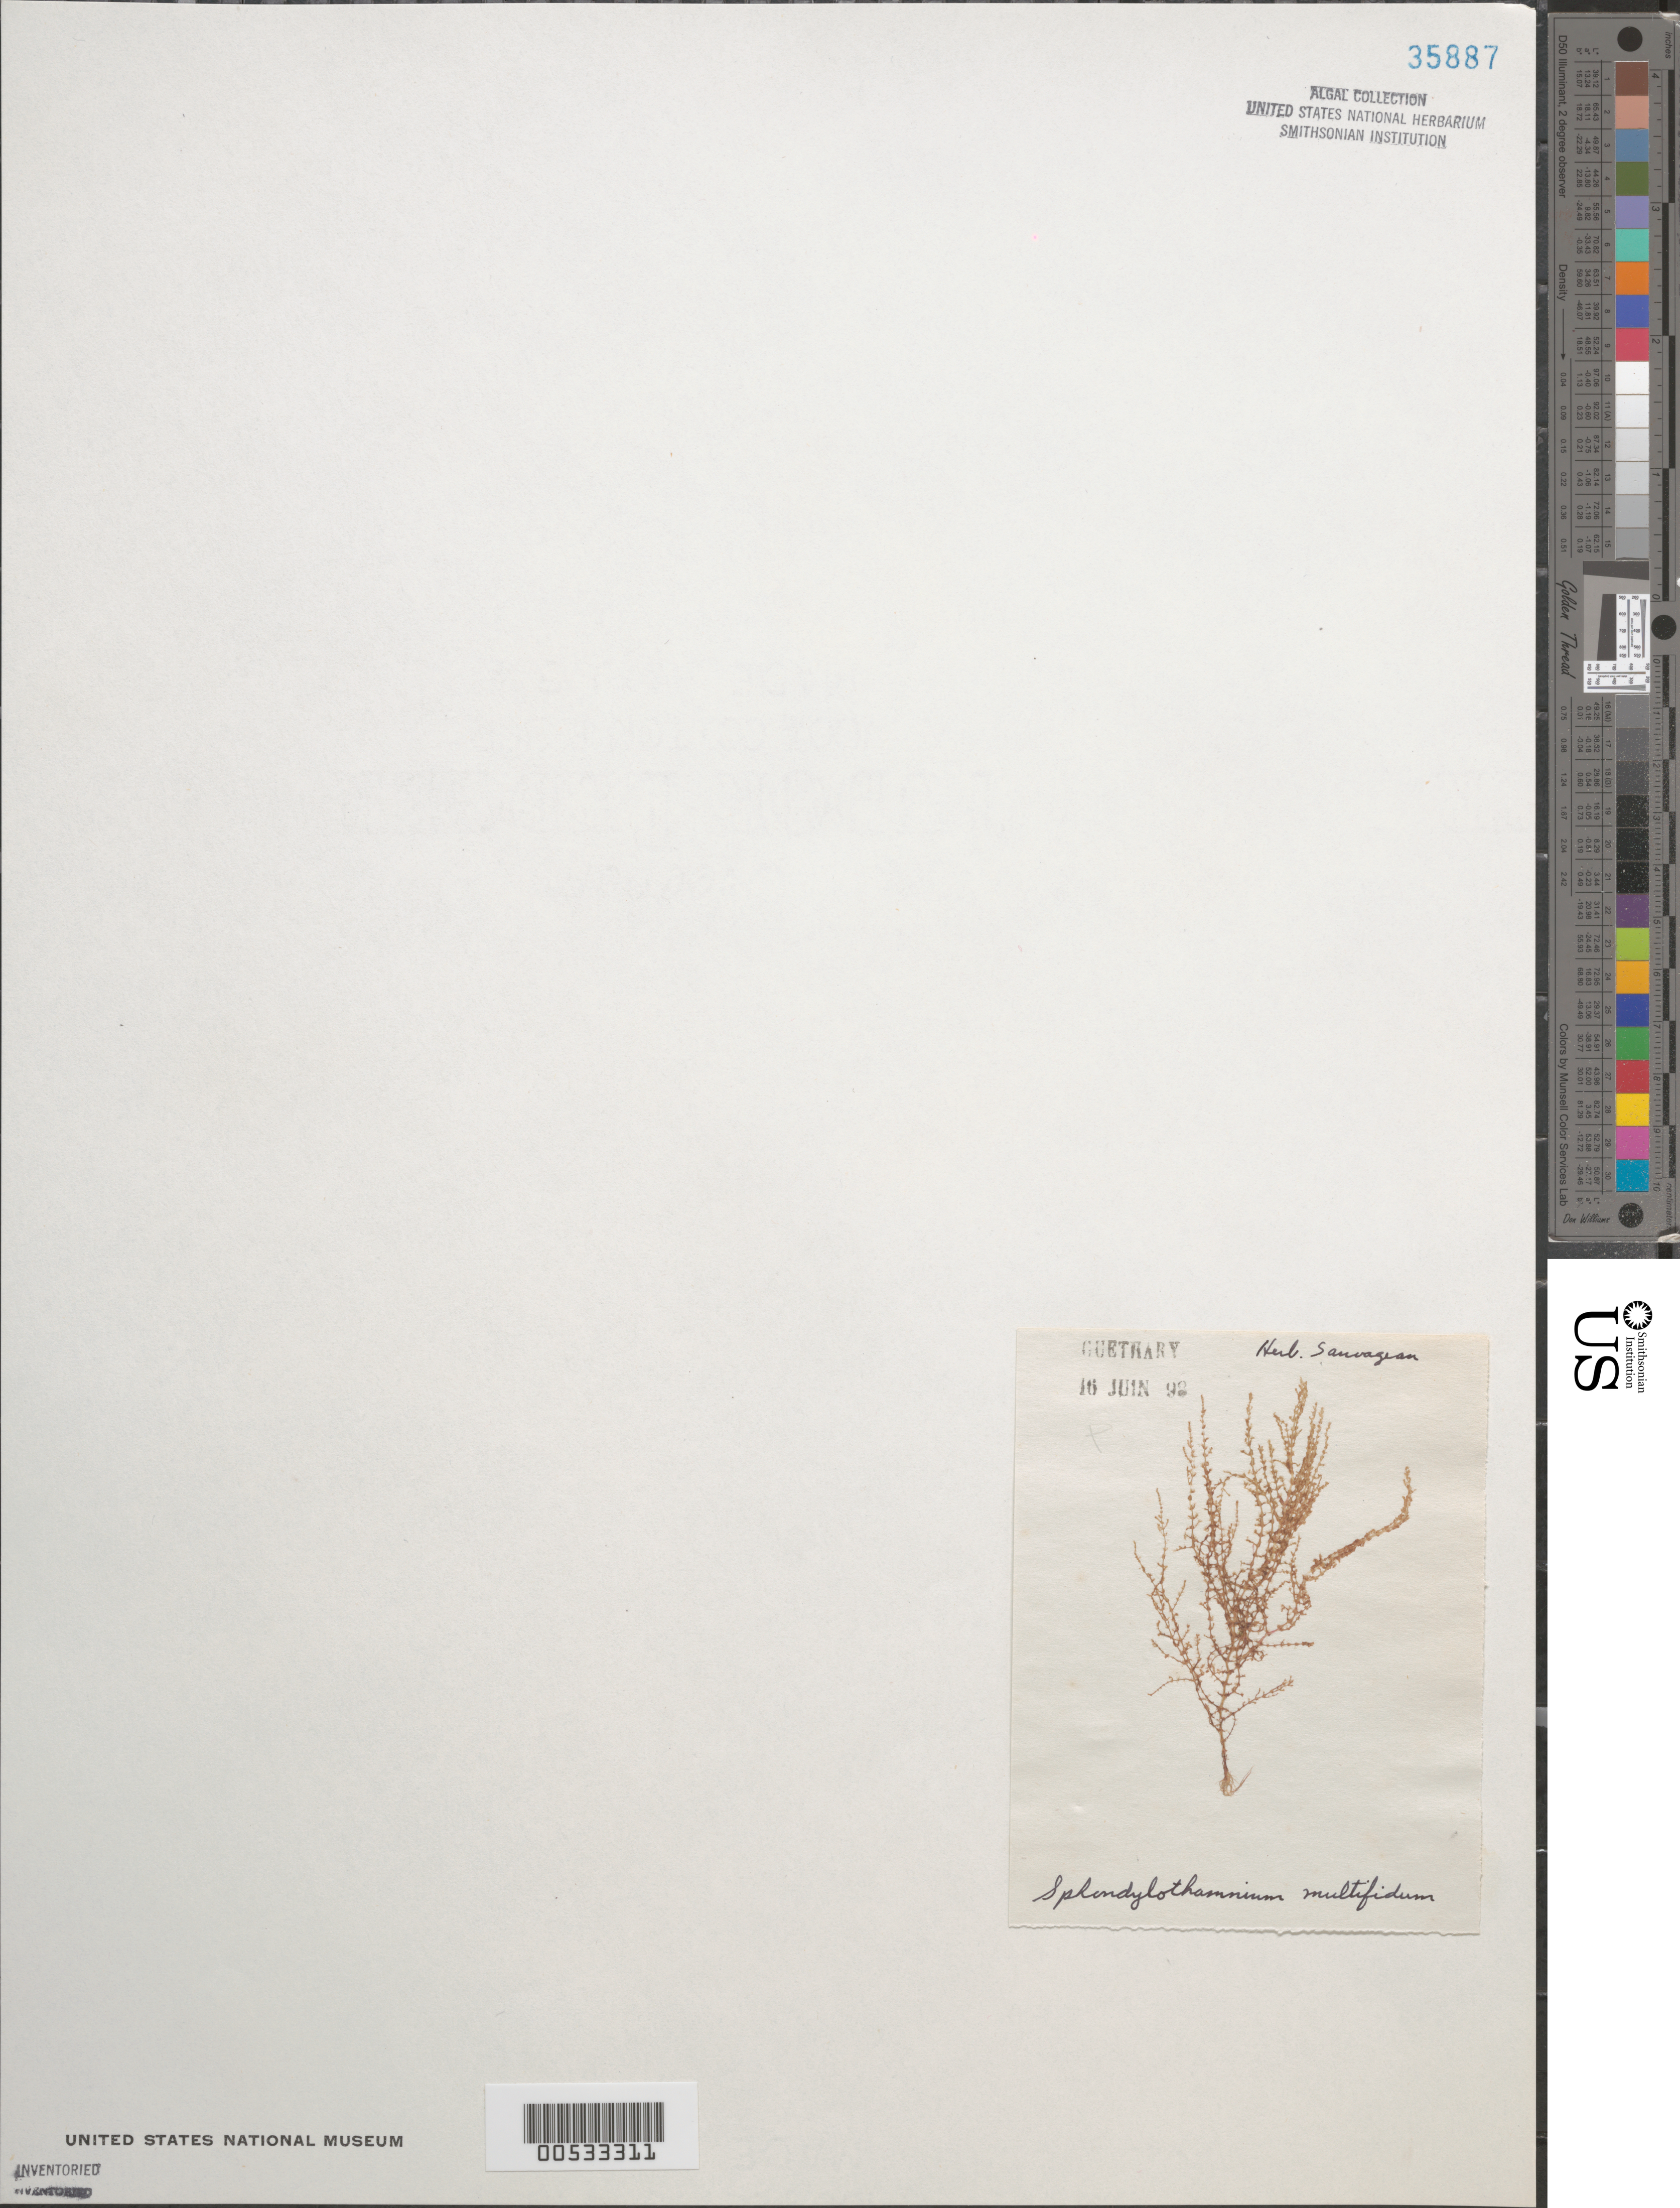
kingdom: Plantae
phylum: Rhodophyta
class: Florideophyceae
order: Ceramiales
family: Wrangeliaceae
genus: Sphondylothamnion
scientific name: Sphondylothamnion multifidum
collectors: C. Sauvageau (herbarium)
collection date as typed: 16 Jun 1898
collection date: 1898-06-16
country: France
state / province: Nouvelle-Aquitaine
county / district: Pyrénées-Atlantiques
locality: Guethary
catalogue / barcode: US 35887